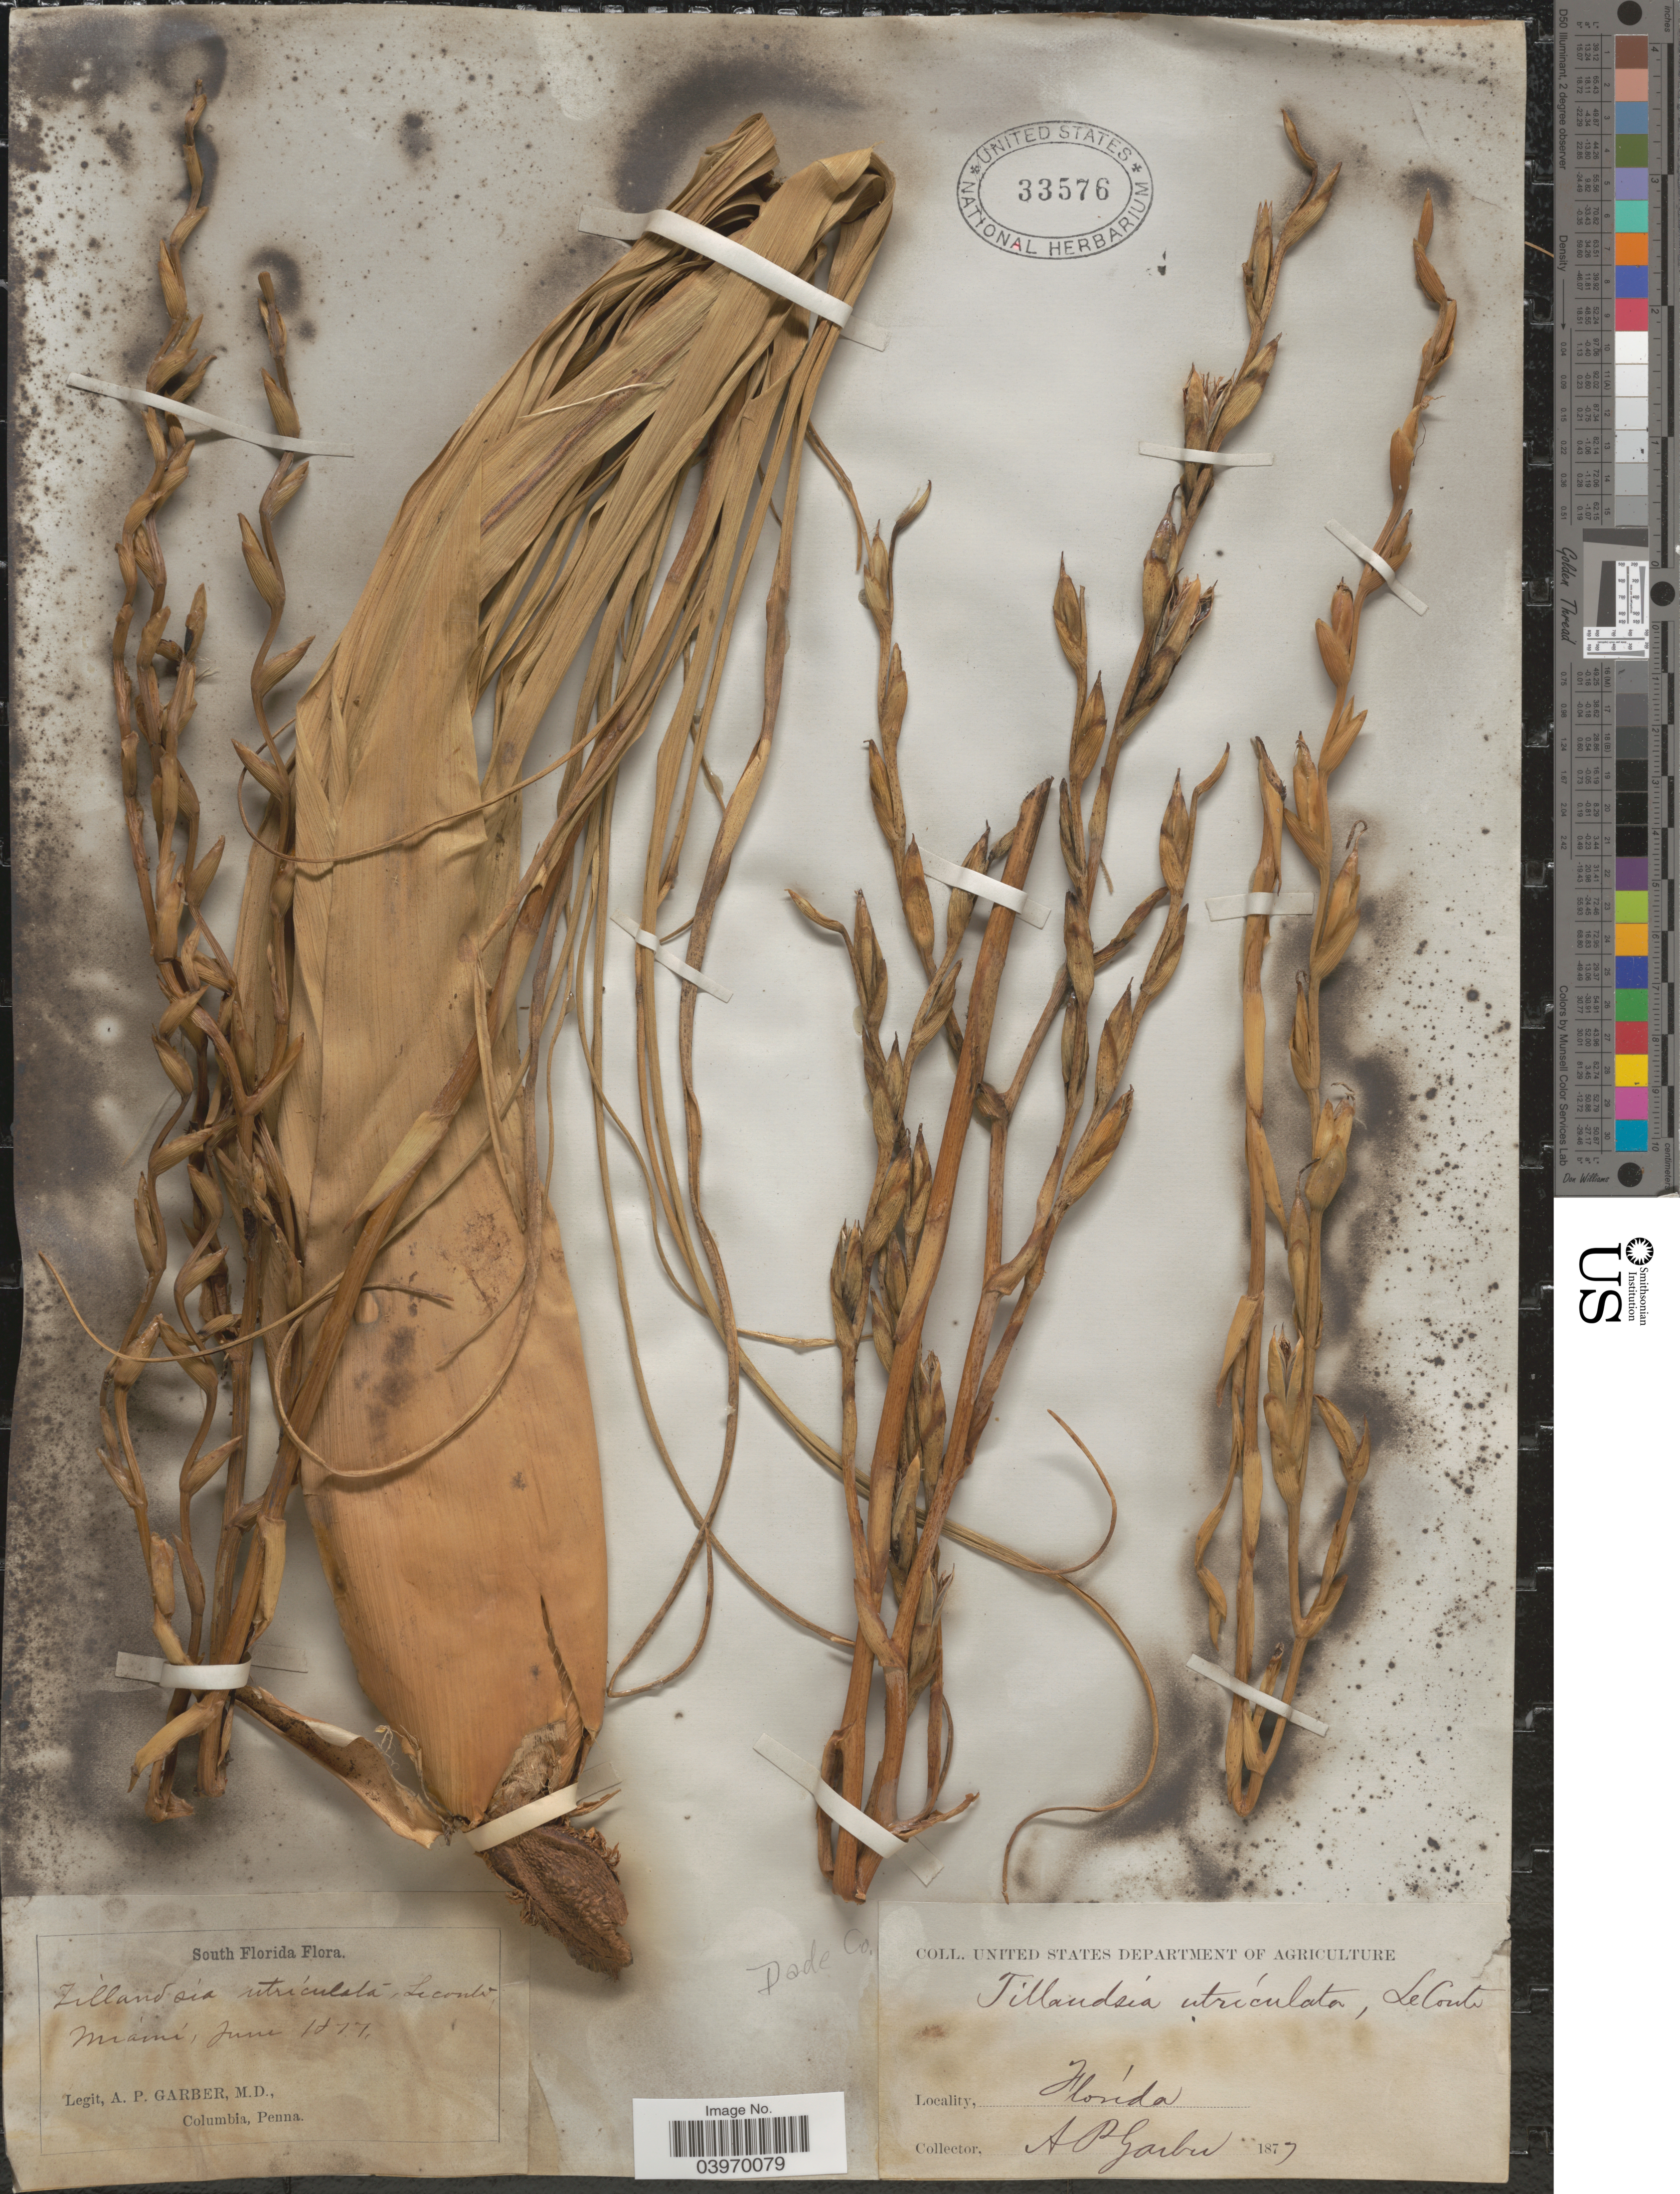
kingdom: Plantae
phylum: Tracheophyta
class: Liliopsida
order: Poales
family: Bromeliaceae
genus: Tillandsia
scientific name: Tillandsia utriculata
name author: L.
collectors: A. P. Garber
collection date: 1877-06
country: United States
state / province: Florida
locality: South Florida. Miami. Dade Co.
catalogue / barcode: US 33576